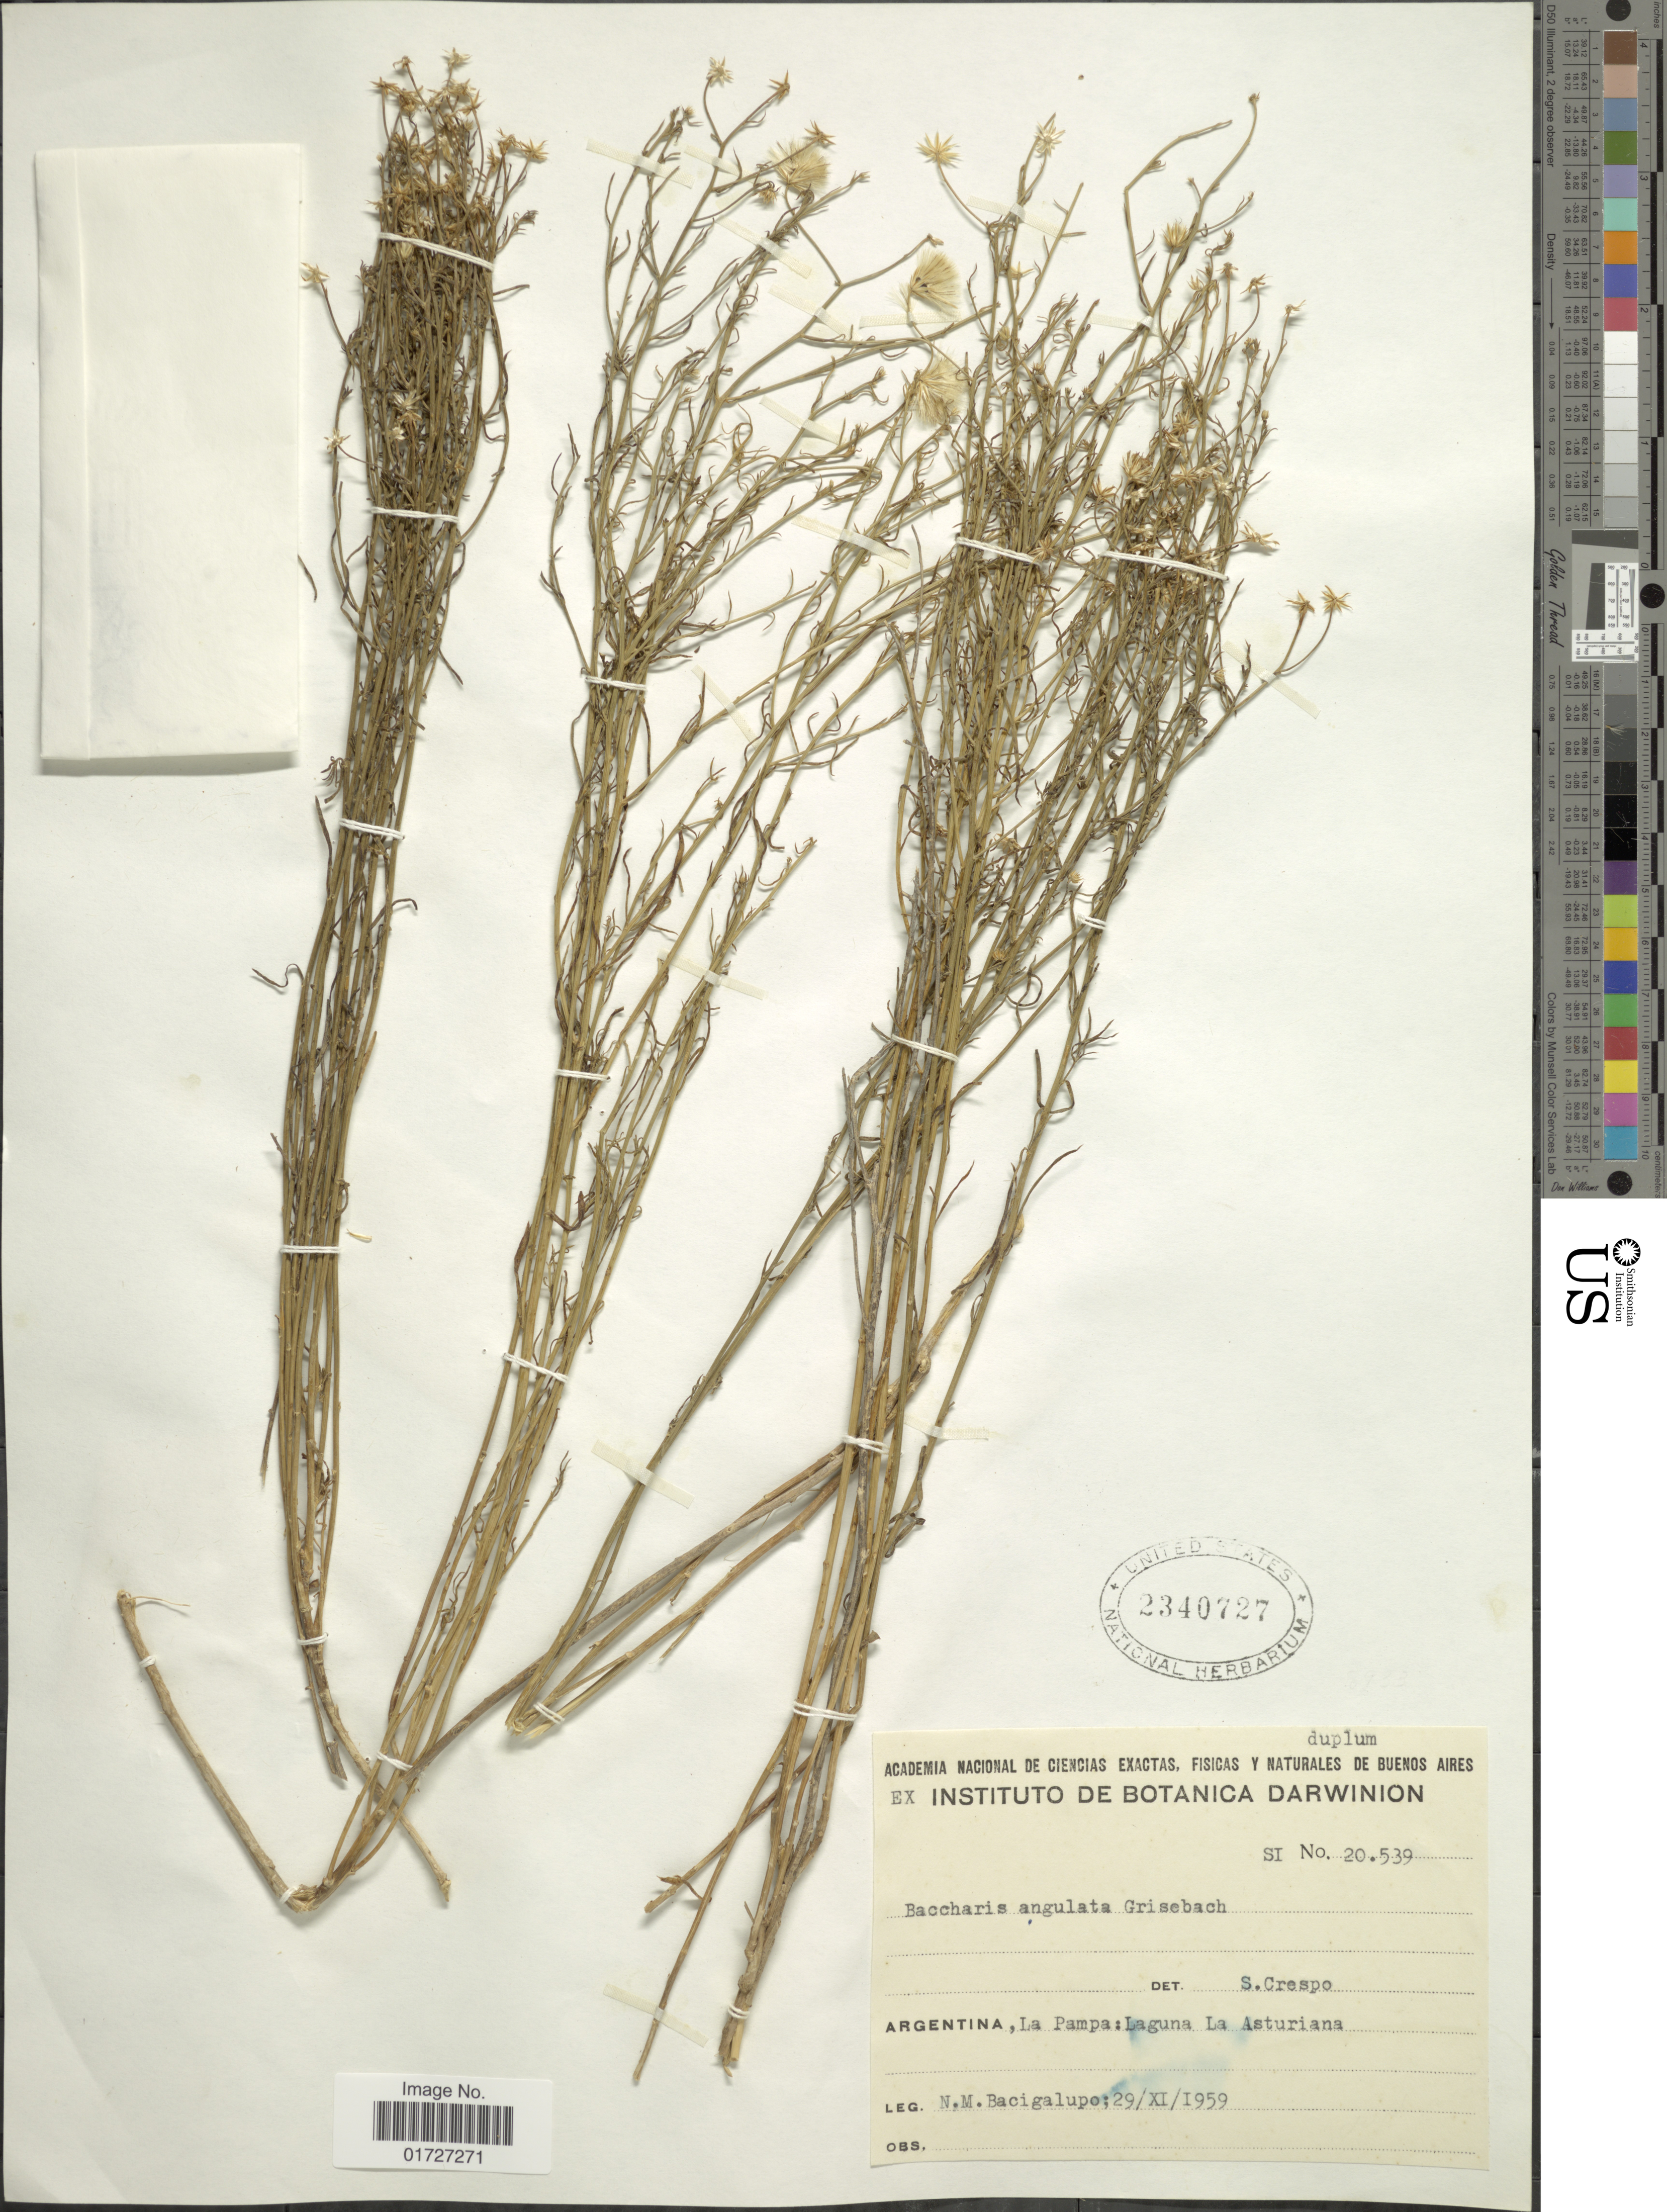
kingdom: Plantae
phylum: Tracheophyta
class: Magnoliopsida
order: Asterales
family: Asteraceae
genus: Baccharis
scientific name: Baccharis darwinii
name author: Hook. & Arn.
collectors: N. M. Bacigalupo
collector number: SI20539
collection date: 1959-11-29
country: Argentina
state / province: La Pampa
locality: Laguna La Asturiana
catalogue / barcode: US 2340727